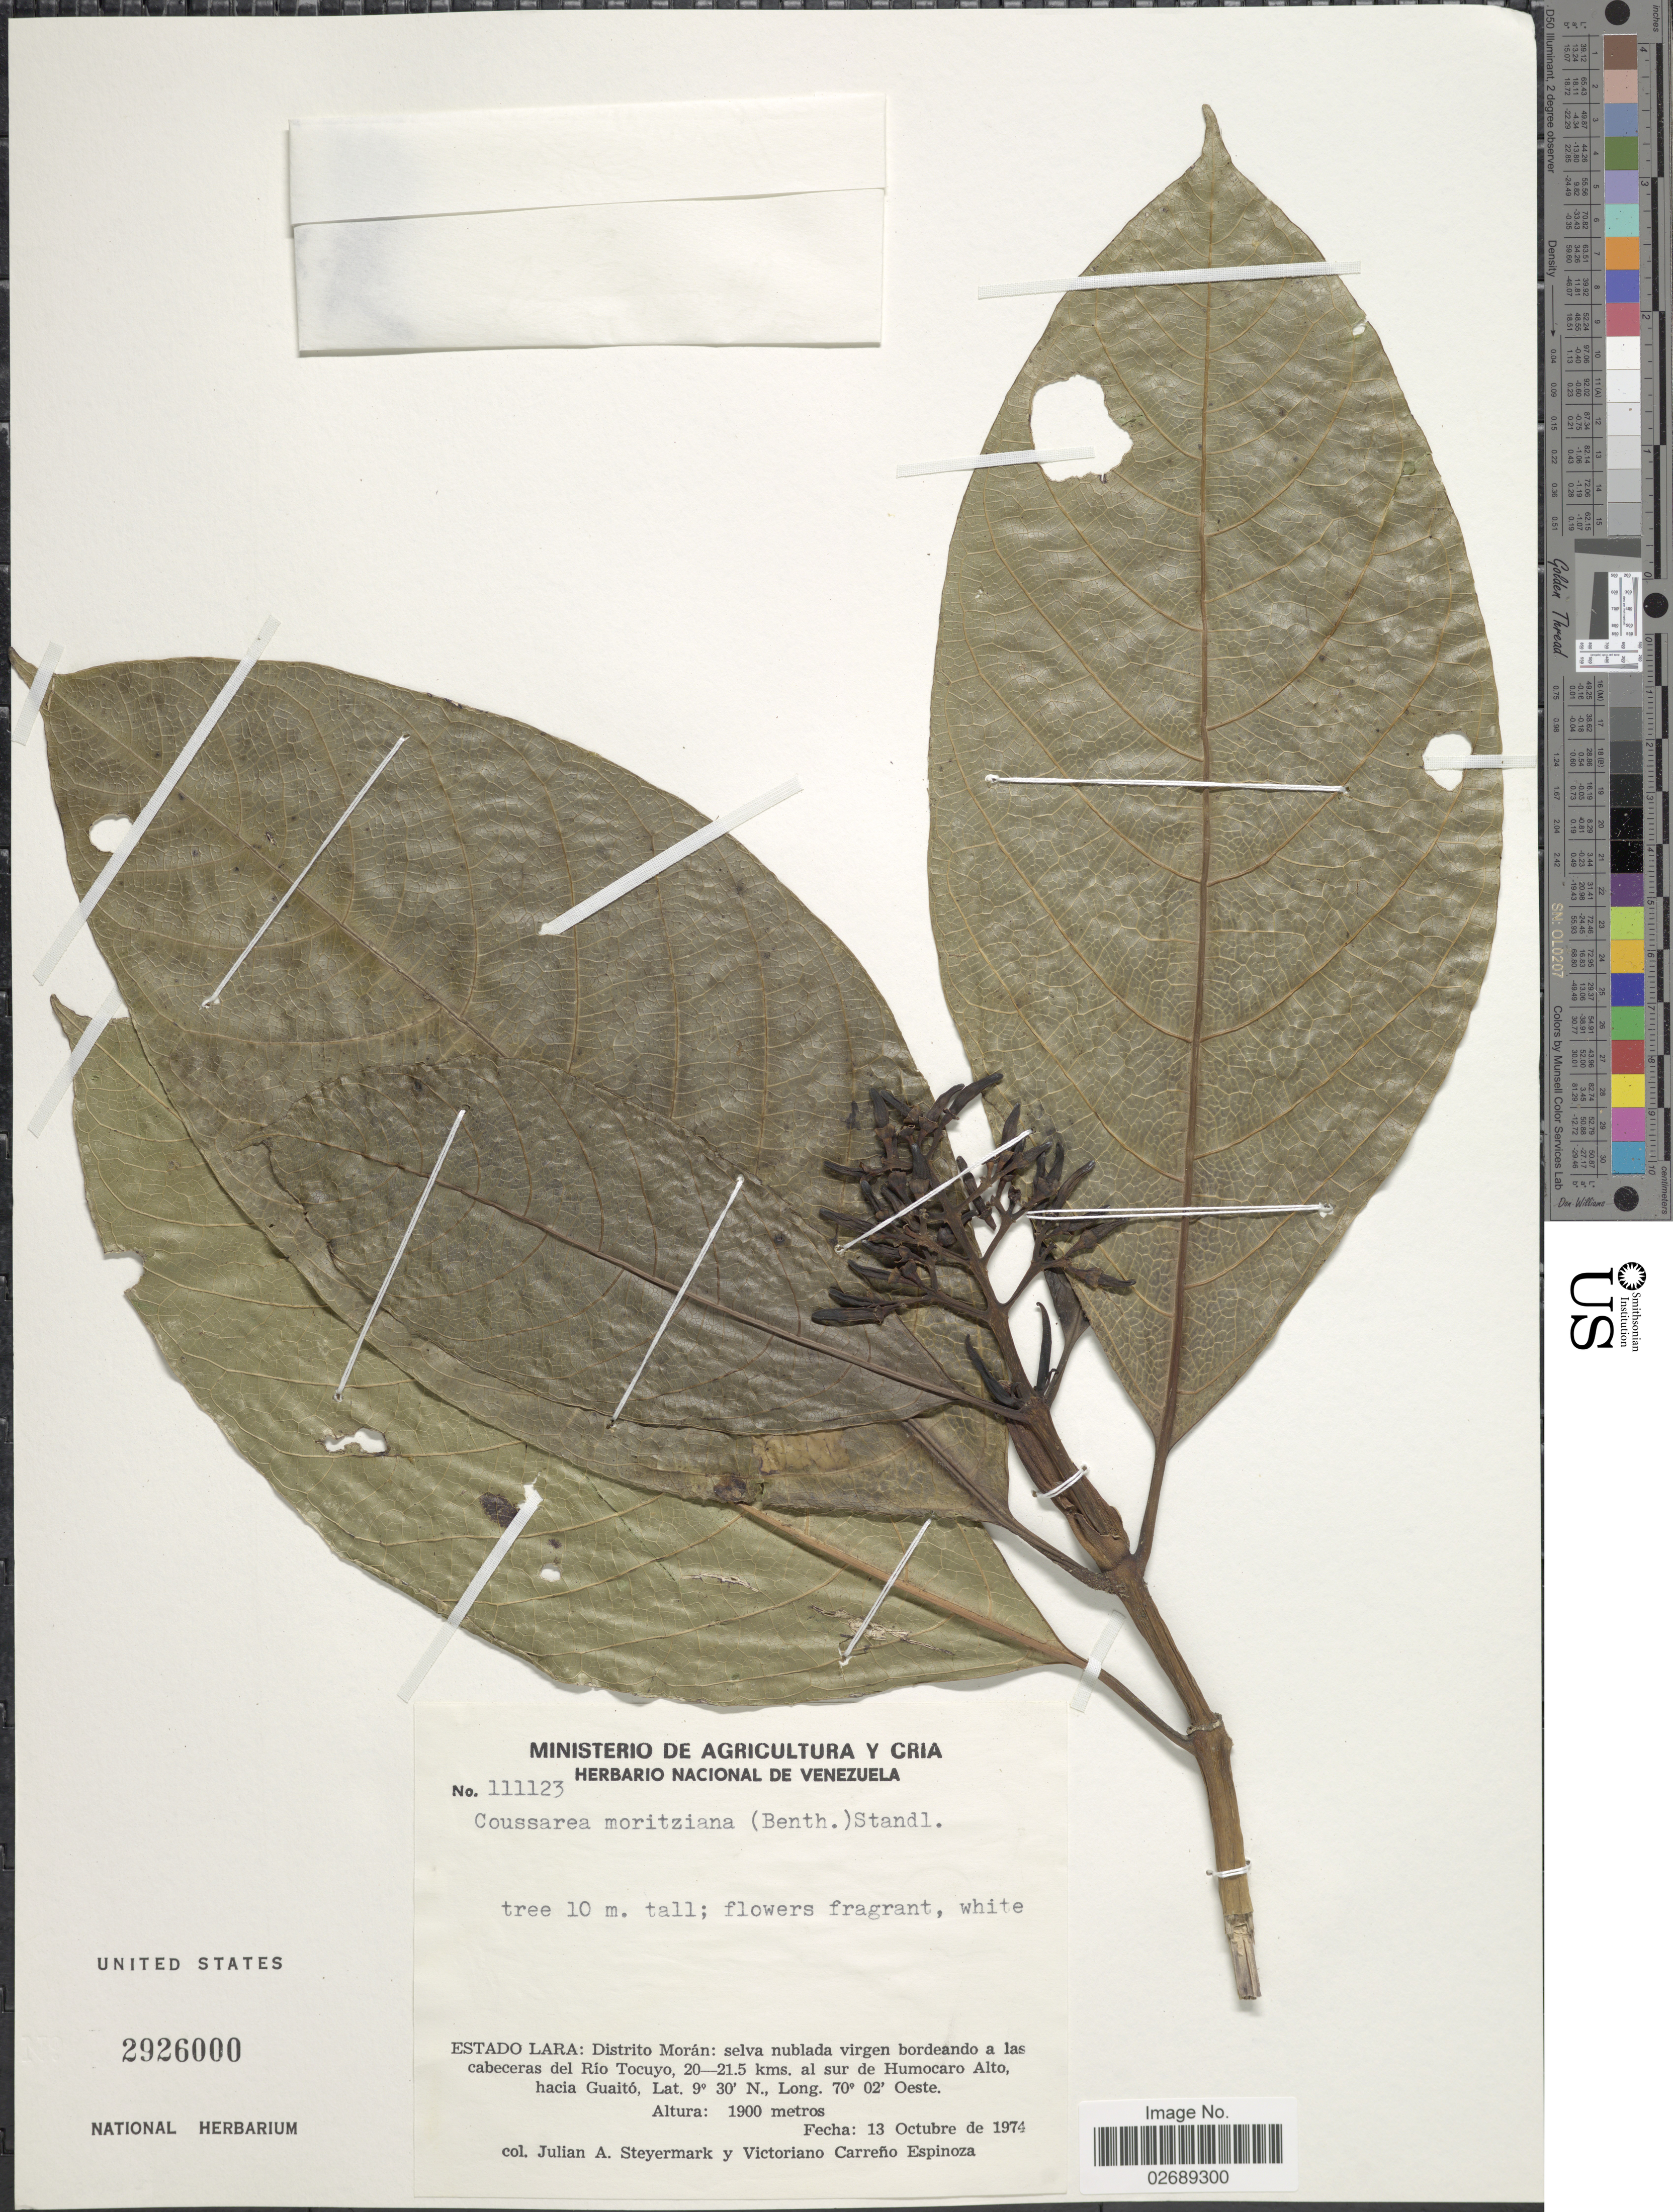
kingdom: Plantae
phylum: Tracheophyta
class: Magnoliopsida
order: Gentianales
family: Rubiaceae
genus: Coussarea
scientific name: Coussarea moritziana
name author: (Benth.) Standl.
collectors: J. Steyermark & V. Carreño E.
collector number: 111123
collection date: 1974-10-13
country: Venezuela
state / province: Lara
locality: Distrito Moran: selva nublada virgen bordeando a las cabeceras del Rio Tocuyo, 20-21.5 kms. al sur de Humocaro Alto, hacia Guaito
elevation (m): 1900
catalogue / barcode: US 2926000